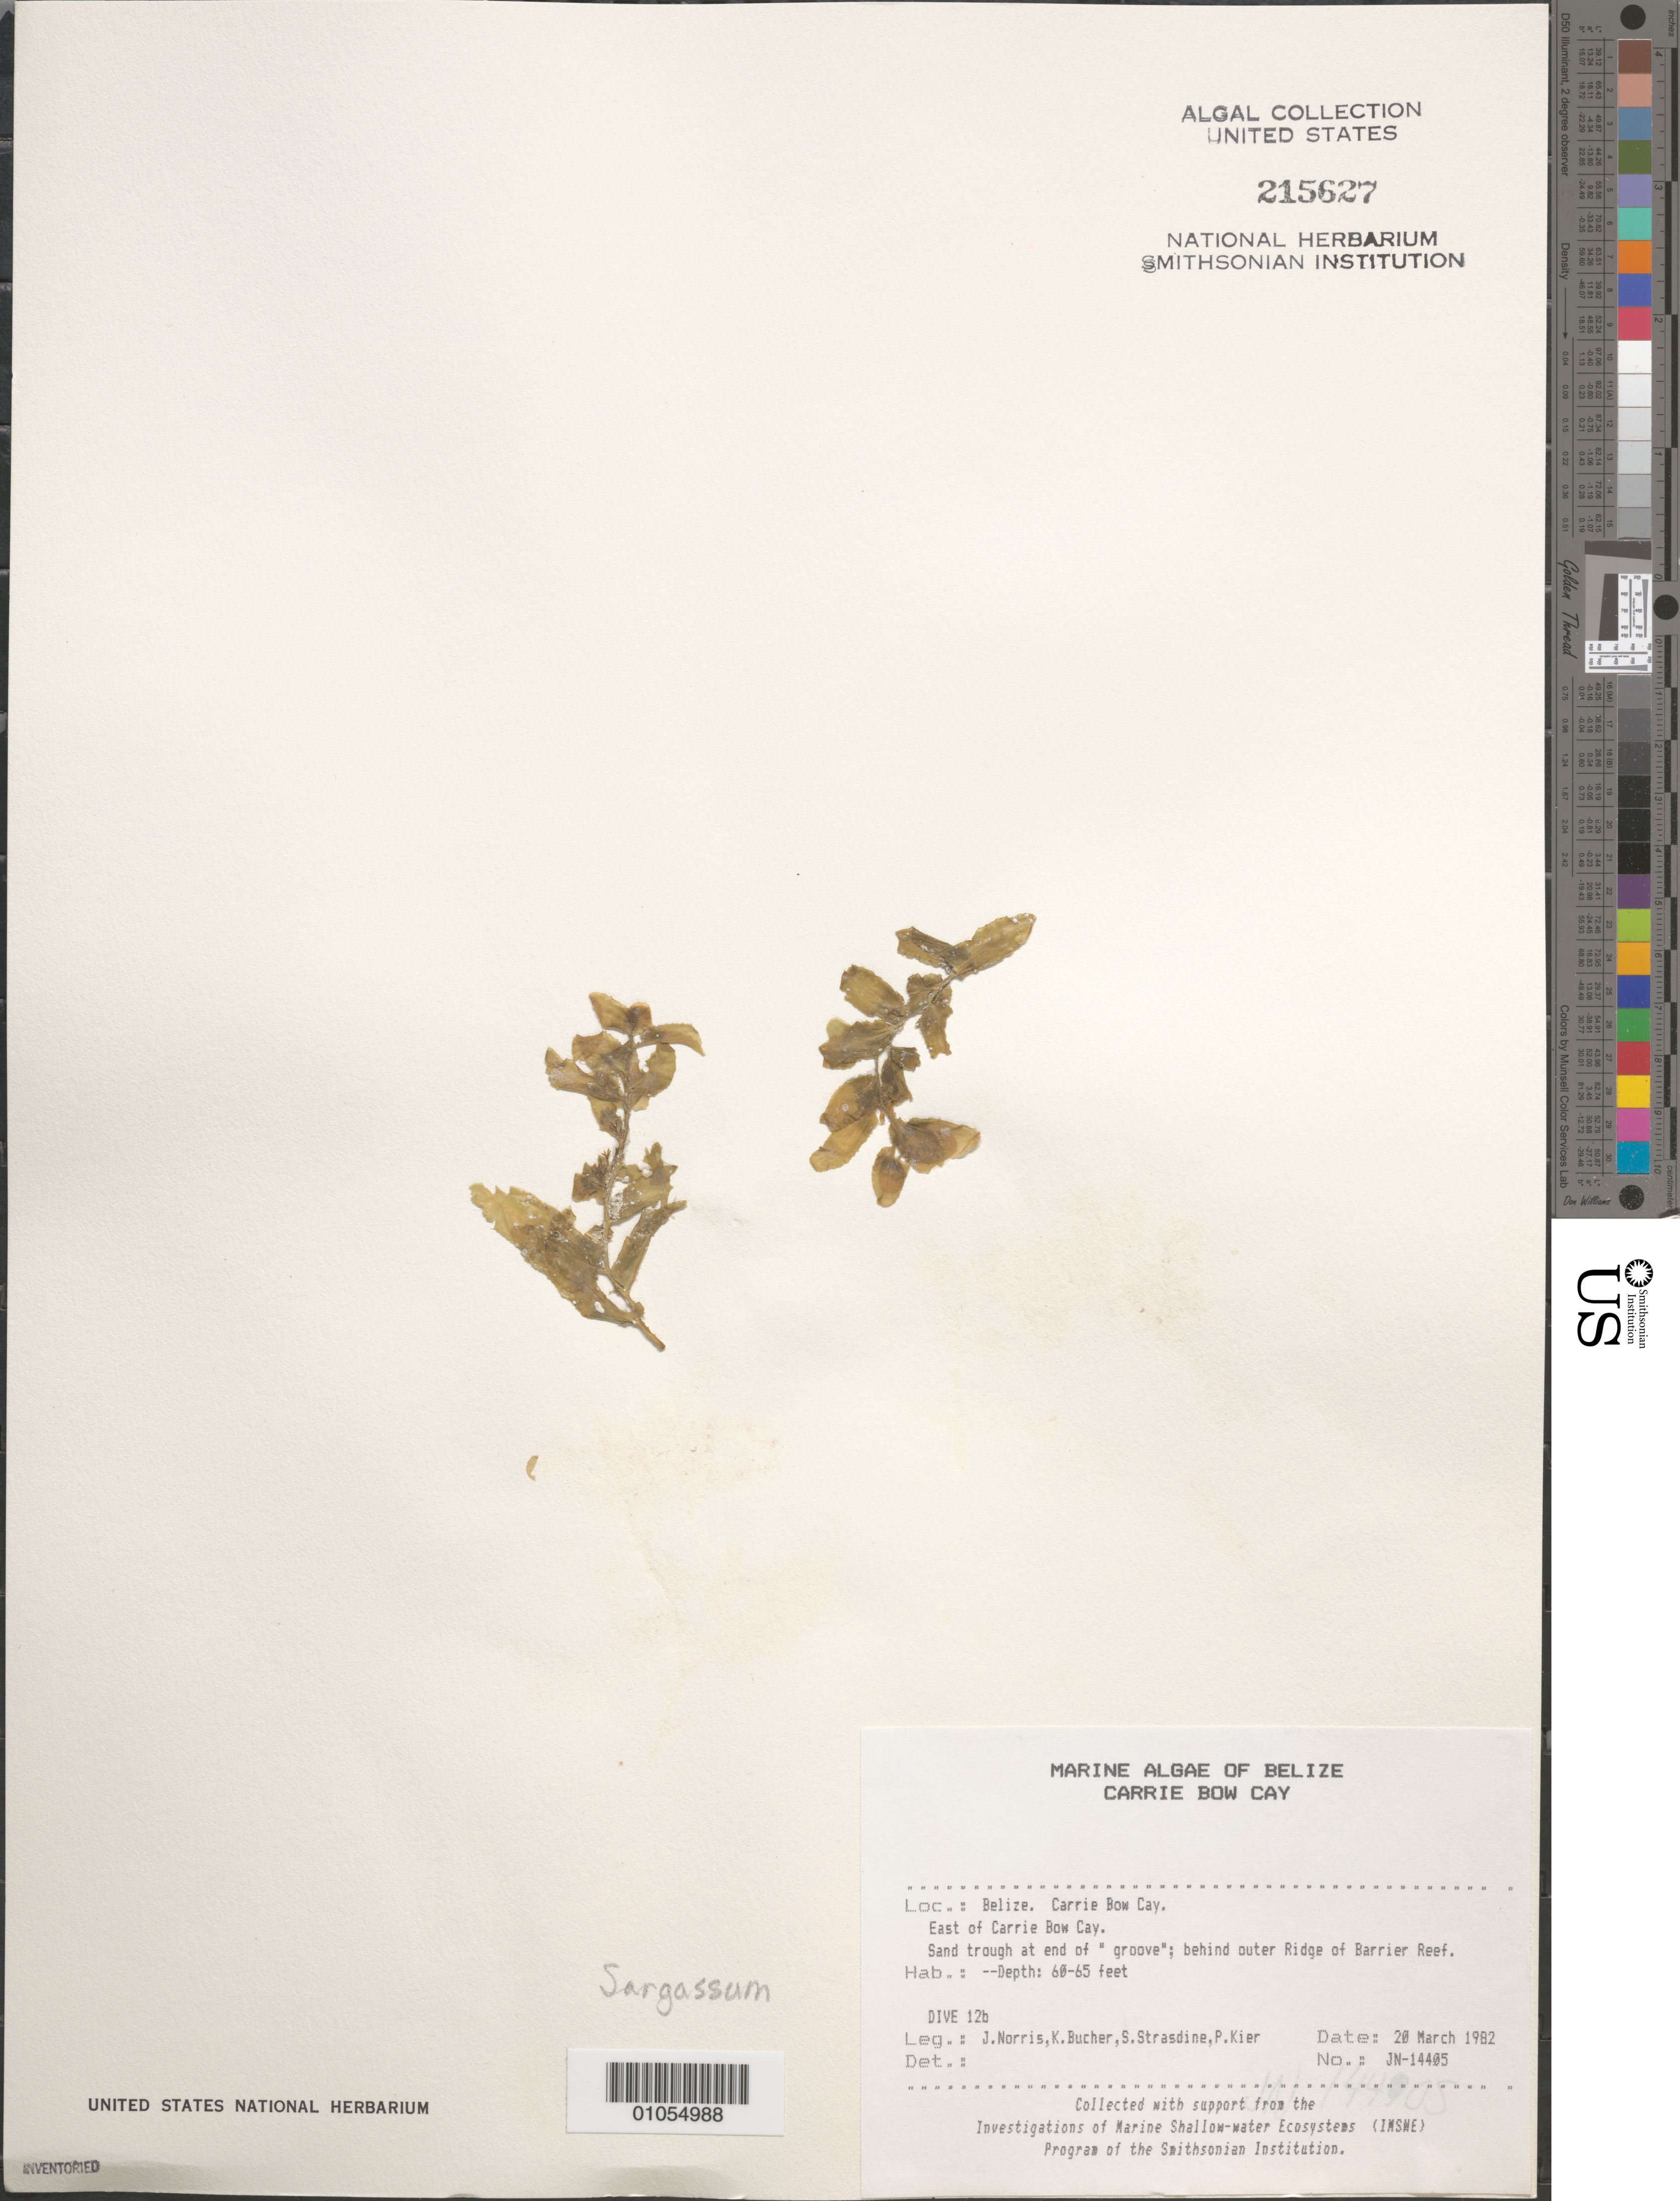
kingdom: Chromista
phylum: Ochrophyta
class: Phaeophyceae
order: Fucales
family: Sargassaceae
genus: Sargassum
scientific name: Sargassum sp.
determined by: Norris, James N.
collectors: J. N. Norris, K. E. Bucher, S. Strasdine & P. Kier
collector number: JN-14405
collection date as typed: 20 Mar 1982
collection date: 1982-03-20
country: Belize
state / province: Stann Creek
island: Carrie Bow Cay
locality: East of Carrie Bow Cay behind outer ridge of Barrier Reef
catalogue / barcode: US 215627